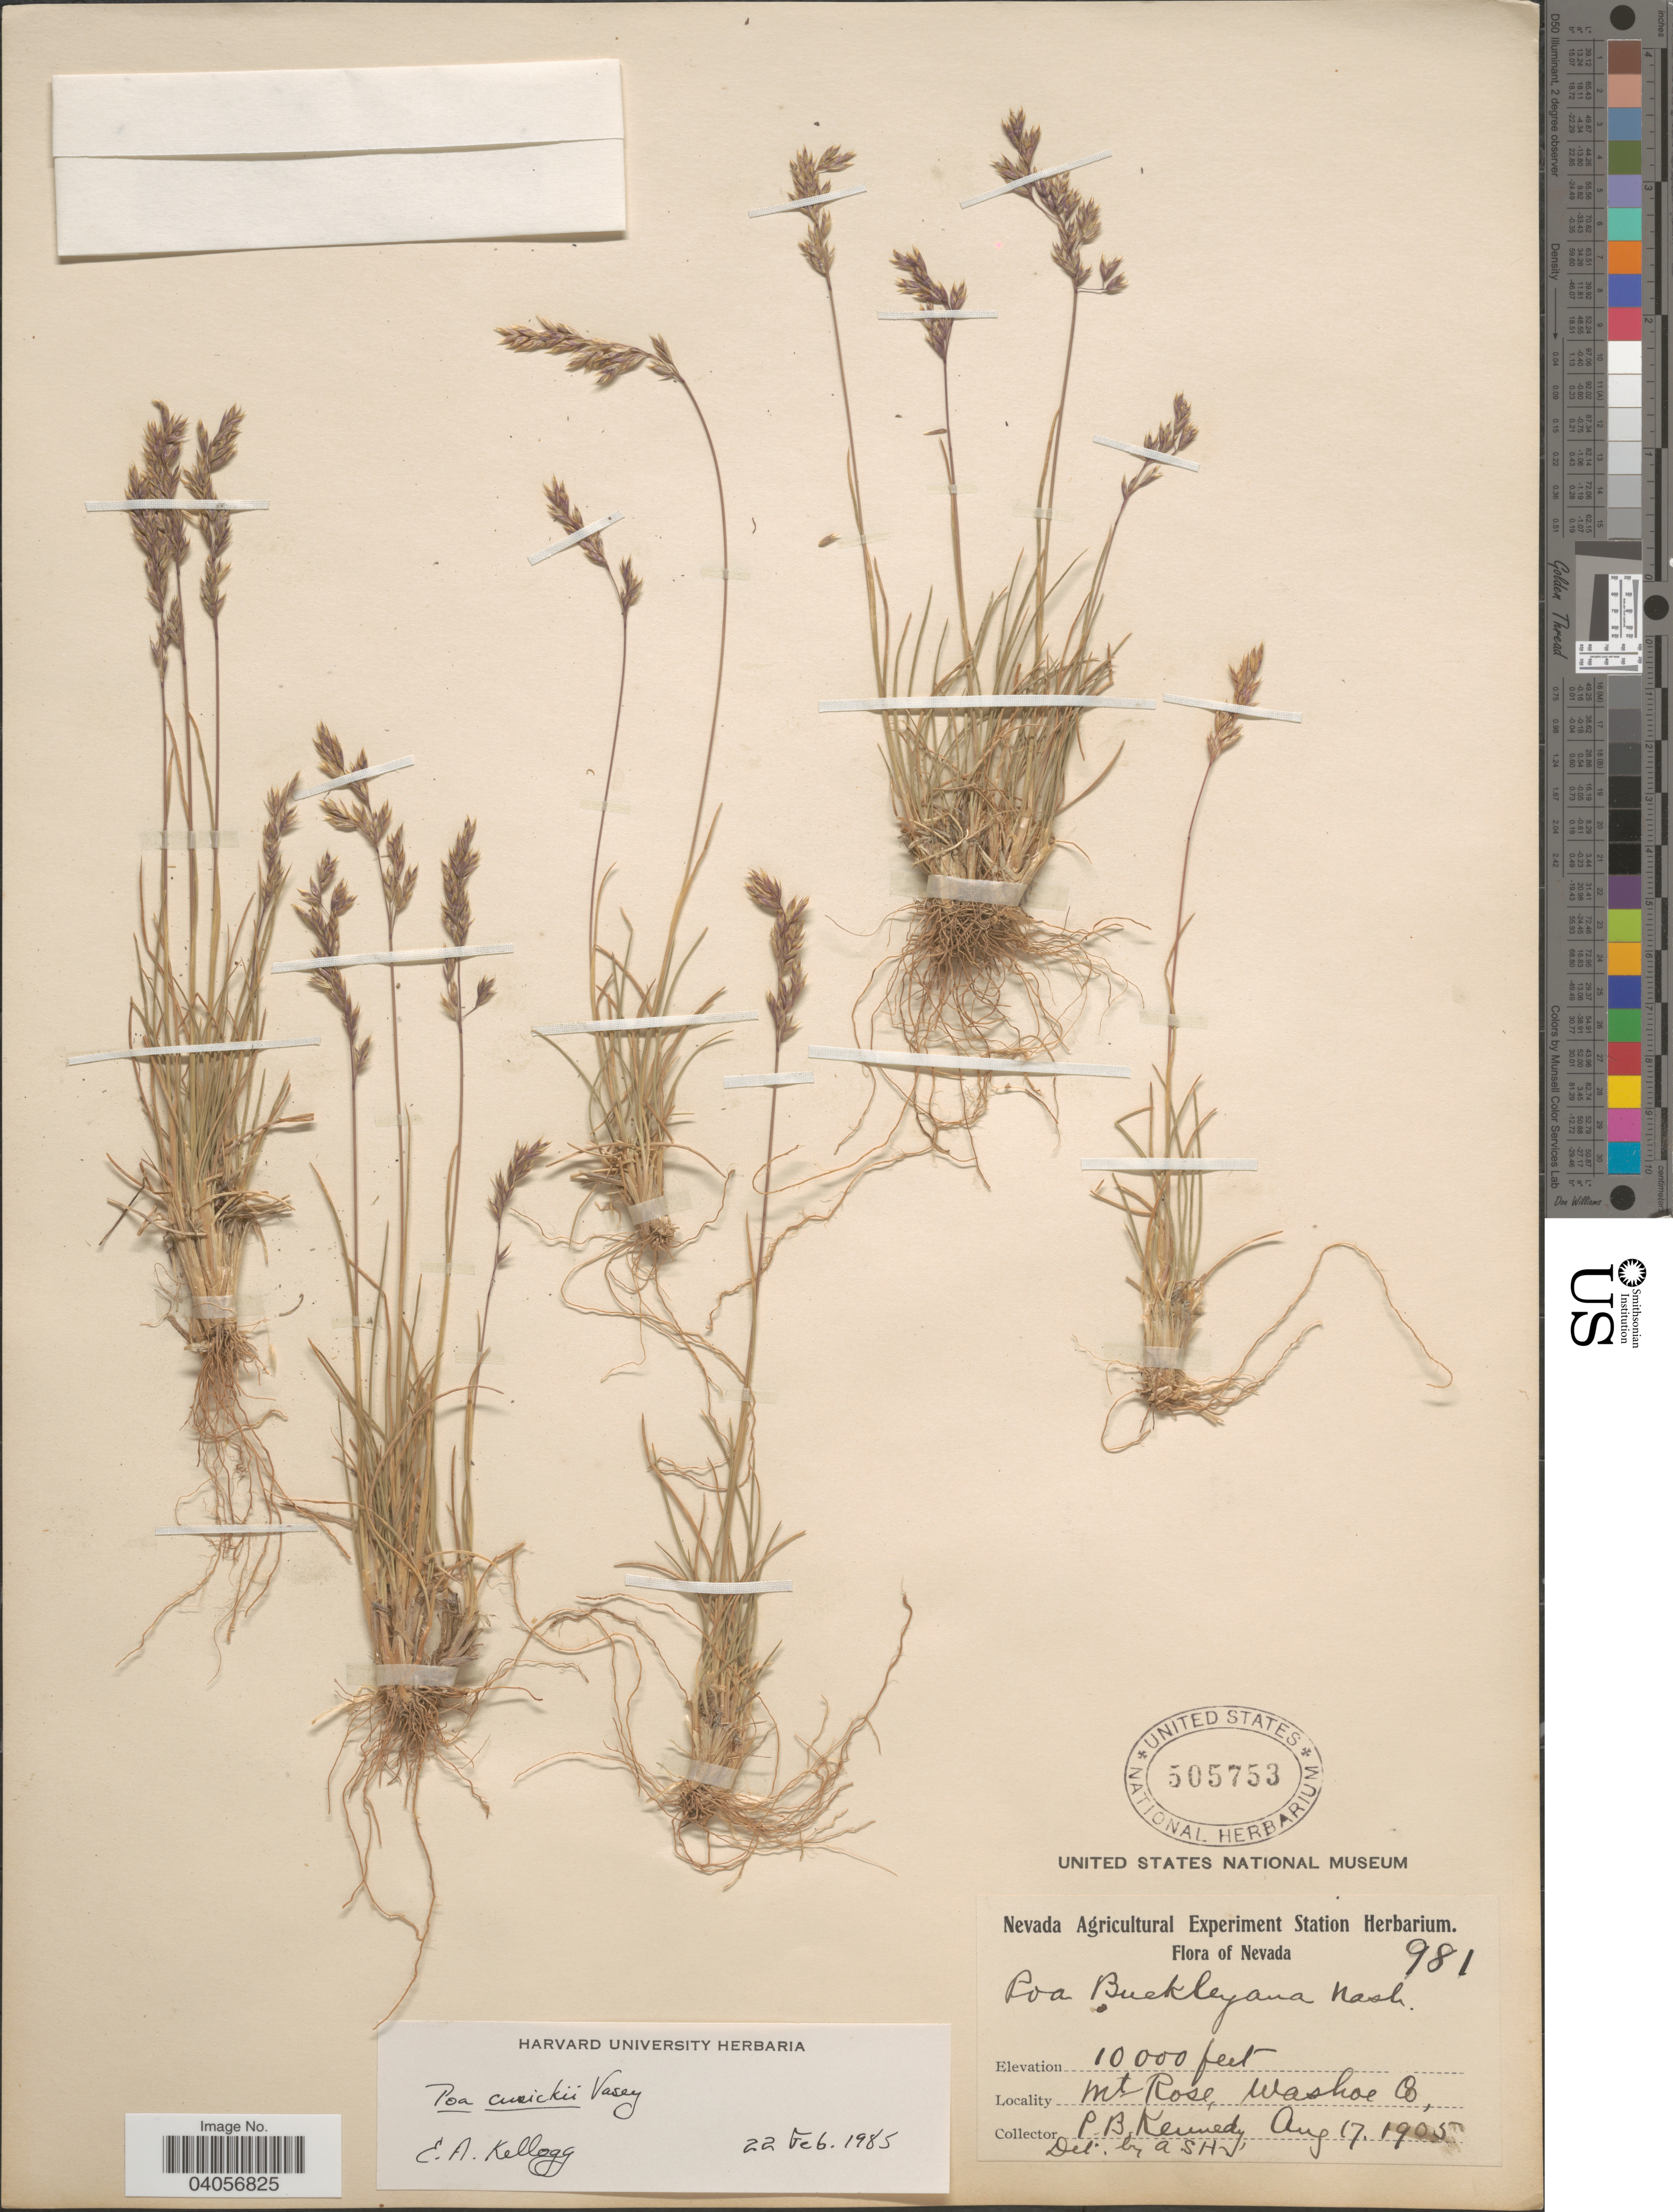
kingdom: Plantae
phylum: Tracheophyta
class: Liliopsida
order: Poales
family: Poaceae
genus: Poa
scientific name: Poa cusickii subsp. cusickii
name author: Vasey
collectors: P. B. Kennedy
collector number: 981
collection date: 1905-08-17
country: United States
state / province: Nevada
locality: Mt Rose, Washoe Co.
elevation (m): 3048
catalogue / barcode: US 505753